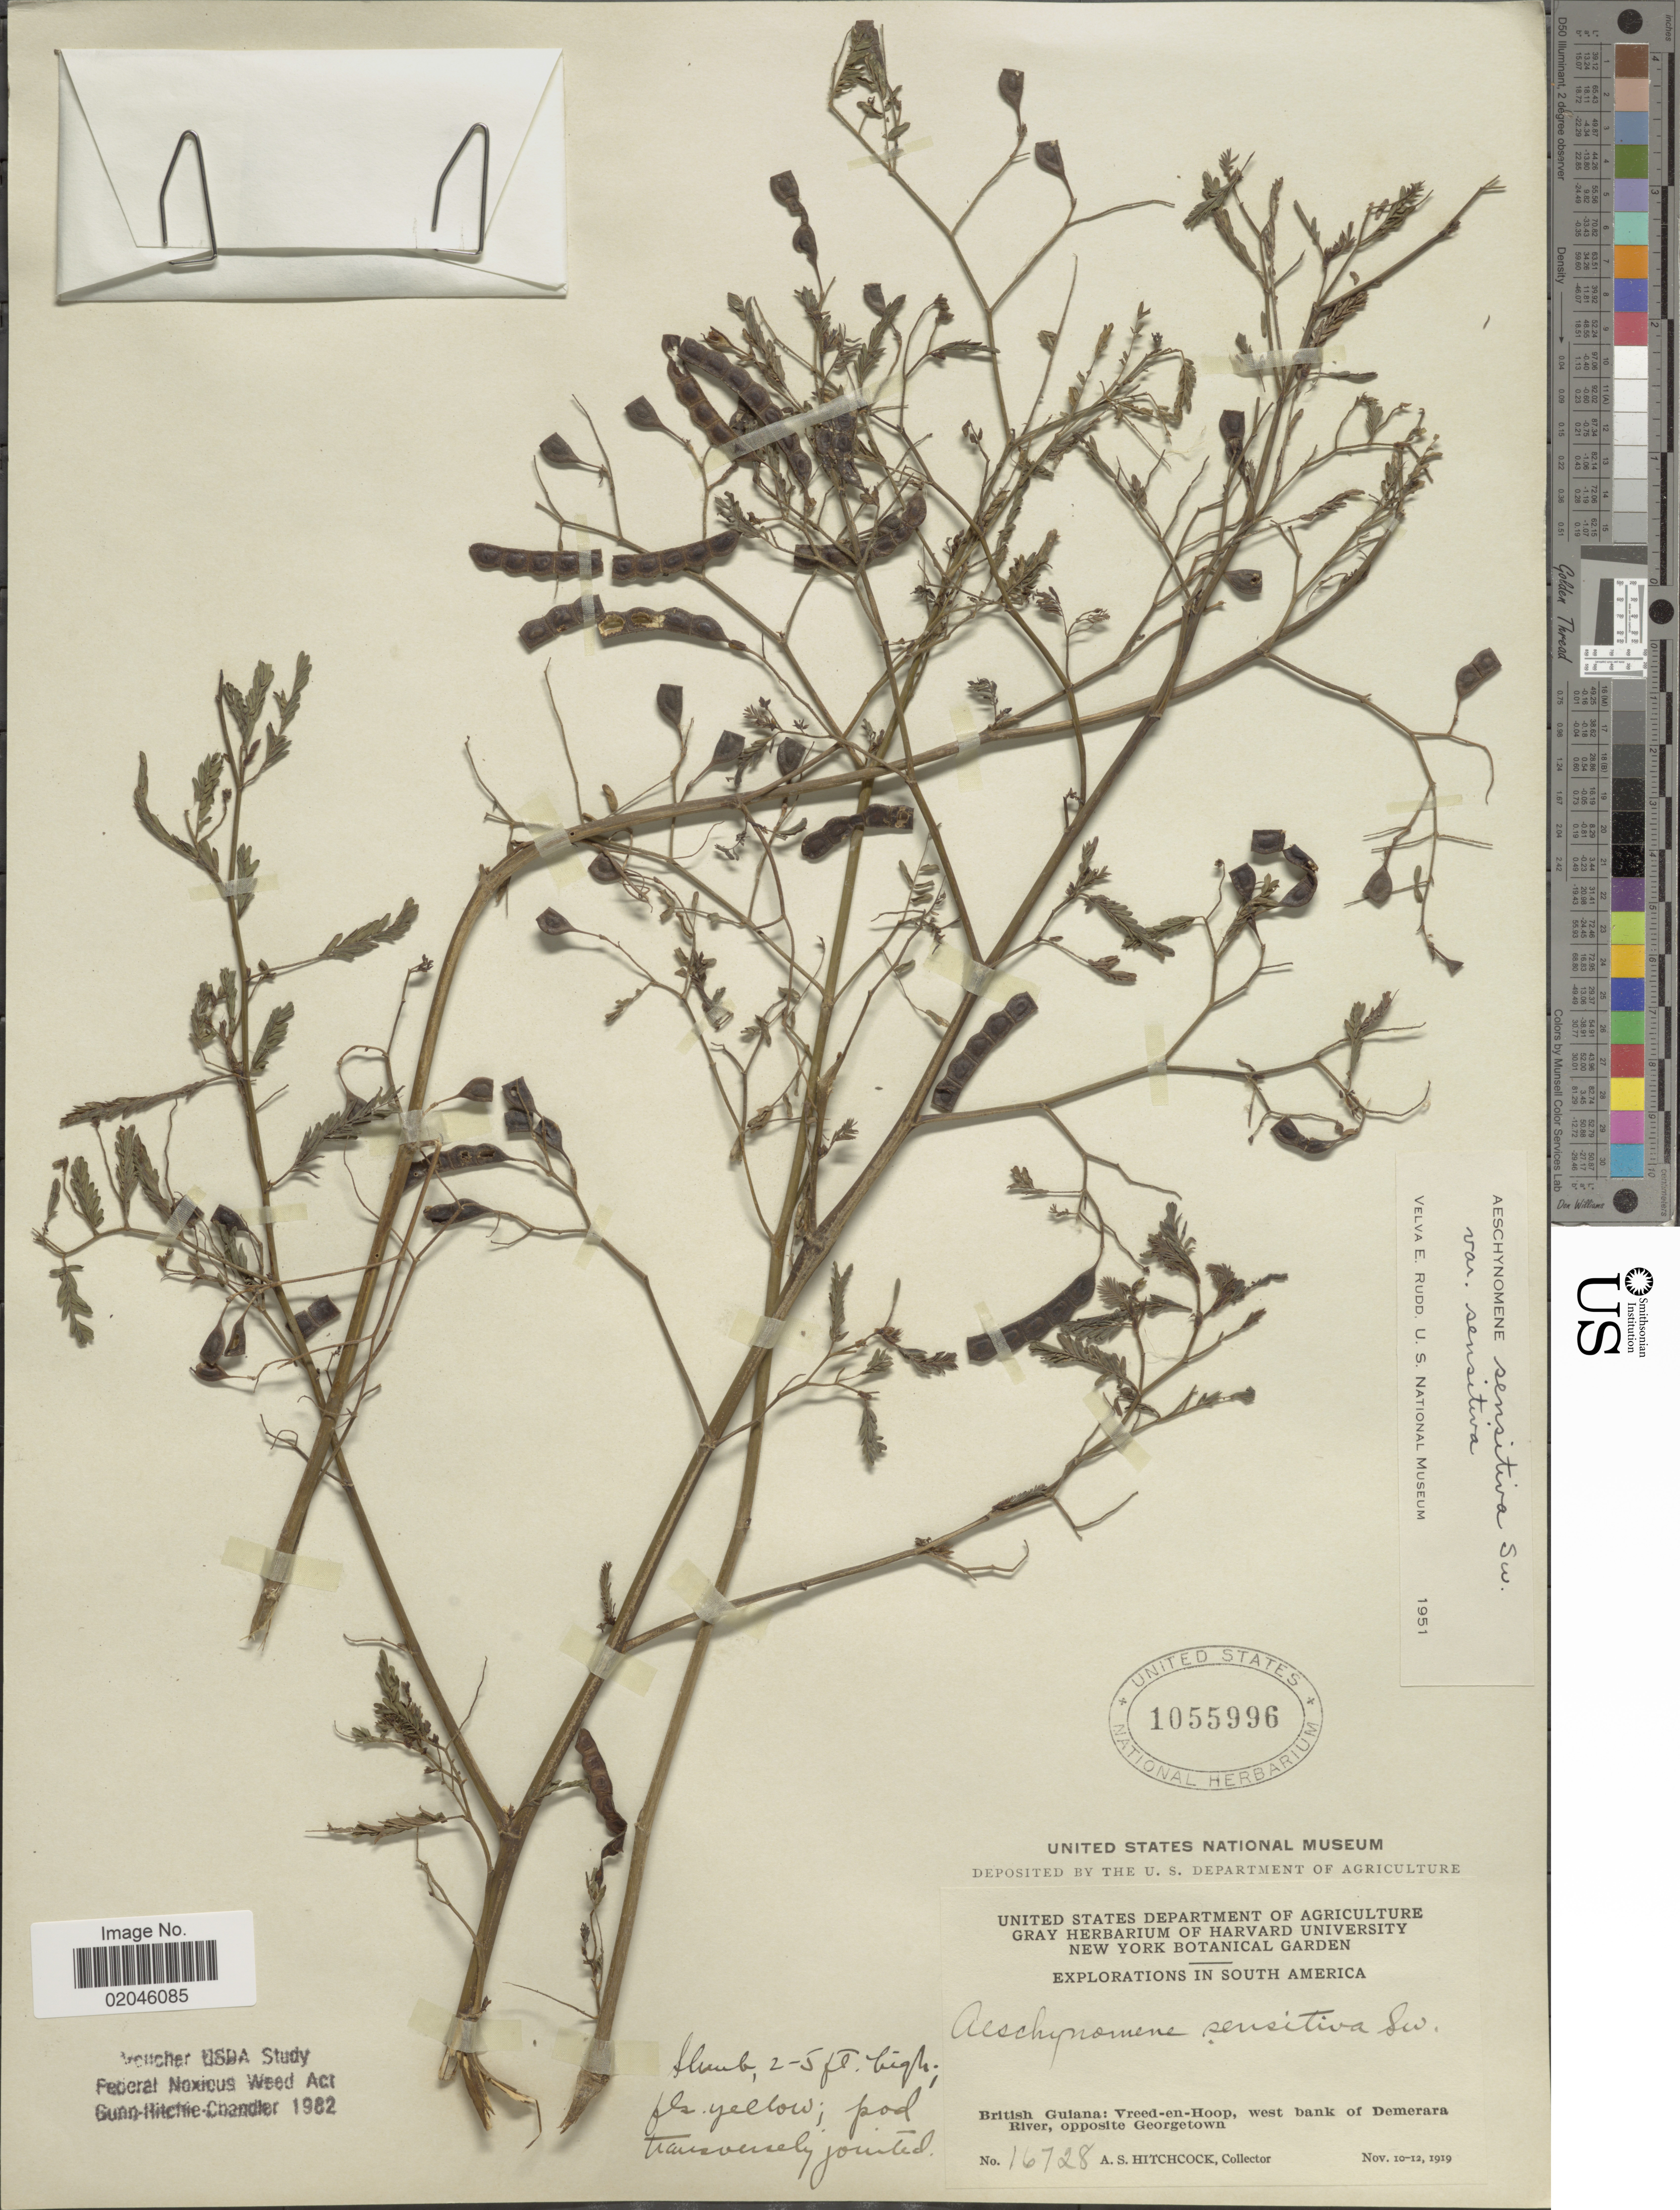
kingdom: Plantae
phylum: Tracheophyta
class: Magnoliopsida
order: Fabales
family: Fabaceae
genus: Aeschynomene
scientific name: Aeschynomene sensitiva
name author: Sw.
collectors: A. S. Hitchcock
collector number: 16728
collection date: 1919-11-10/1919-11-12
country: Guyana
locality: British Guiana: Vreed-en-Hoop, west bank of Demerara River, opposite Georgetown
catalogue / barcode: US 1055996